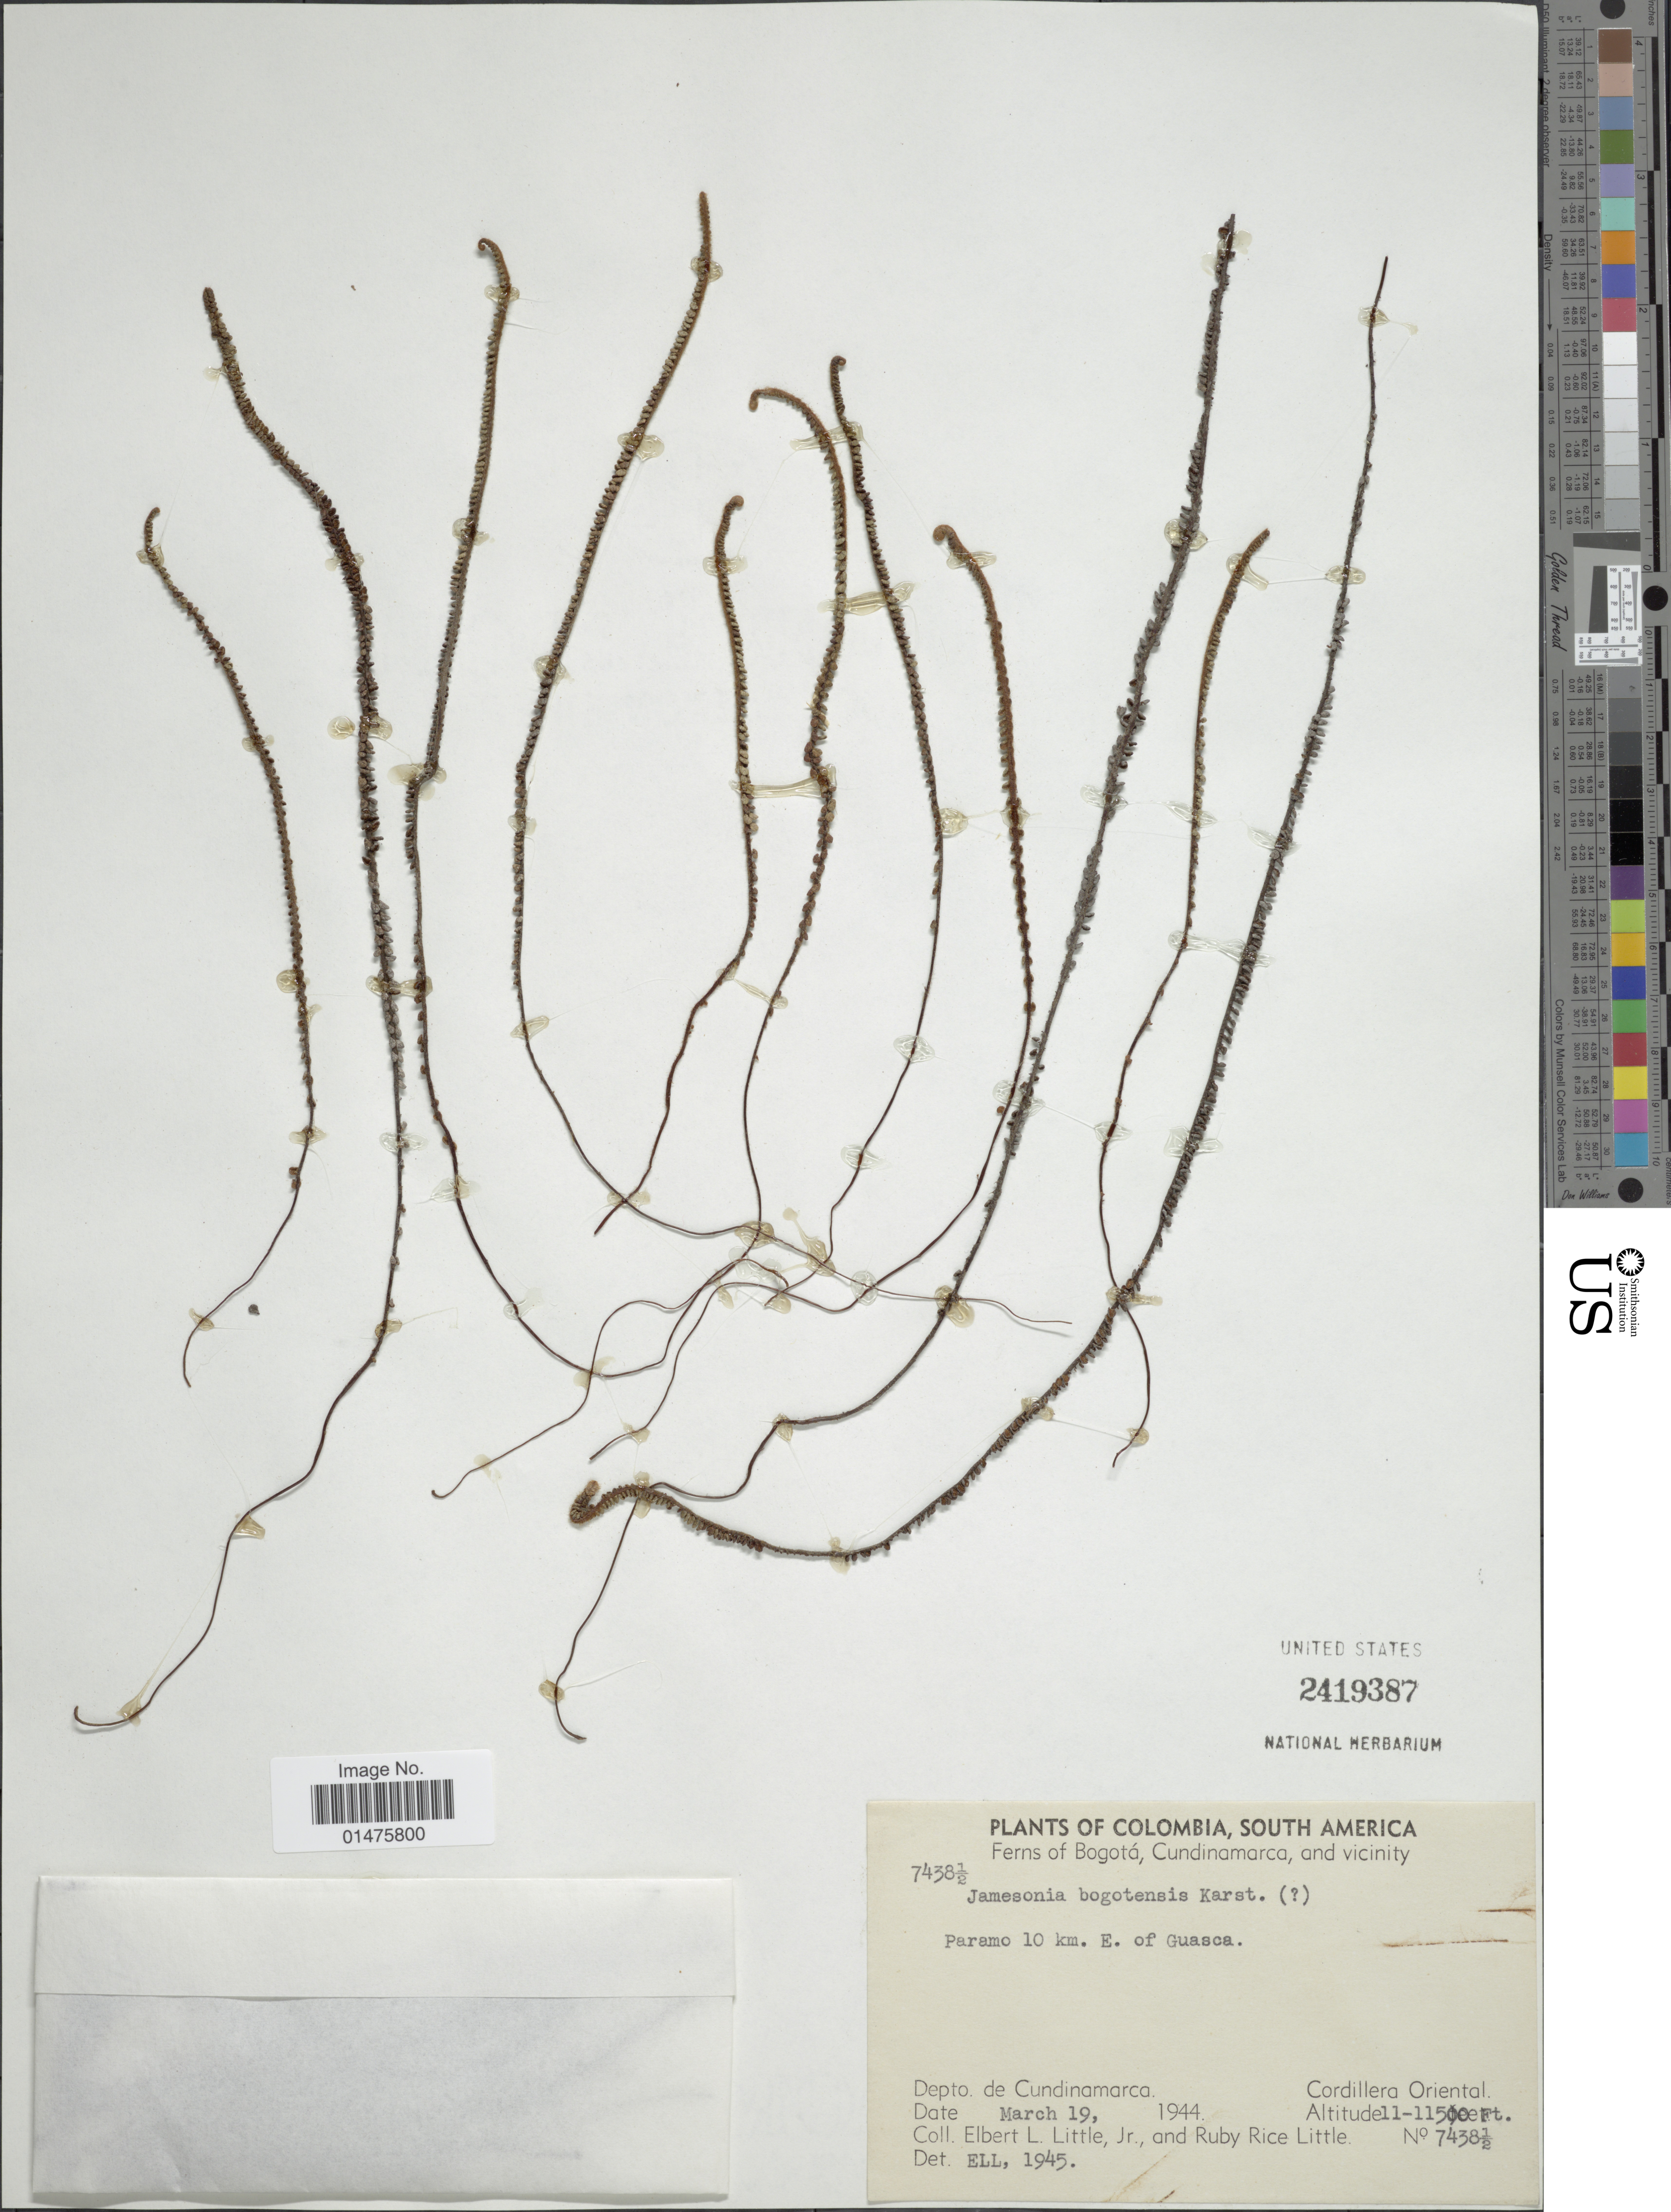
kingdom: Plantae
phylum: Tracheophyta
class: Polypodiopsida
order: Polypodiales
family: Pteridaceae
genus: Jamesonia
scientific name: Jamesonia bogotensis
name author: H. Karst.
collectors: E. L. Little & R. R. Little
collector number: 7438½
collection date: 1944-03-19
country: Colombia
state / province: Cundinamarca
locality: Fern of Bogotá, ad vicinity, Depto de Cundinamarca, Cordillera Oriental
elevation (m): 3353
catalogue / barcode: US 2419387